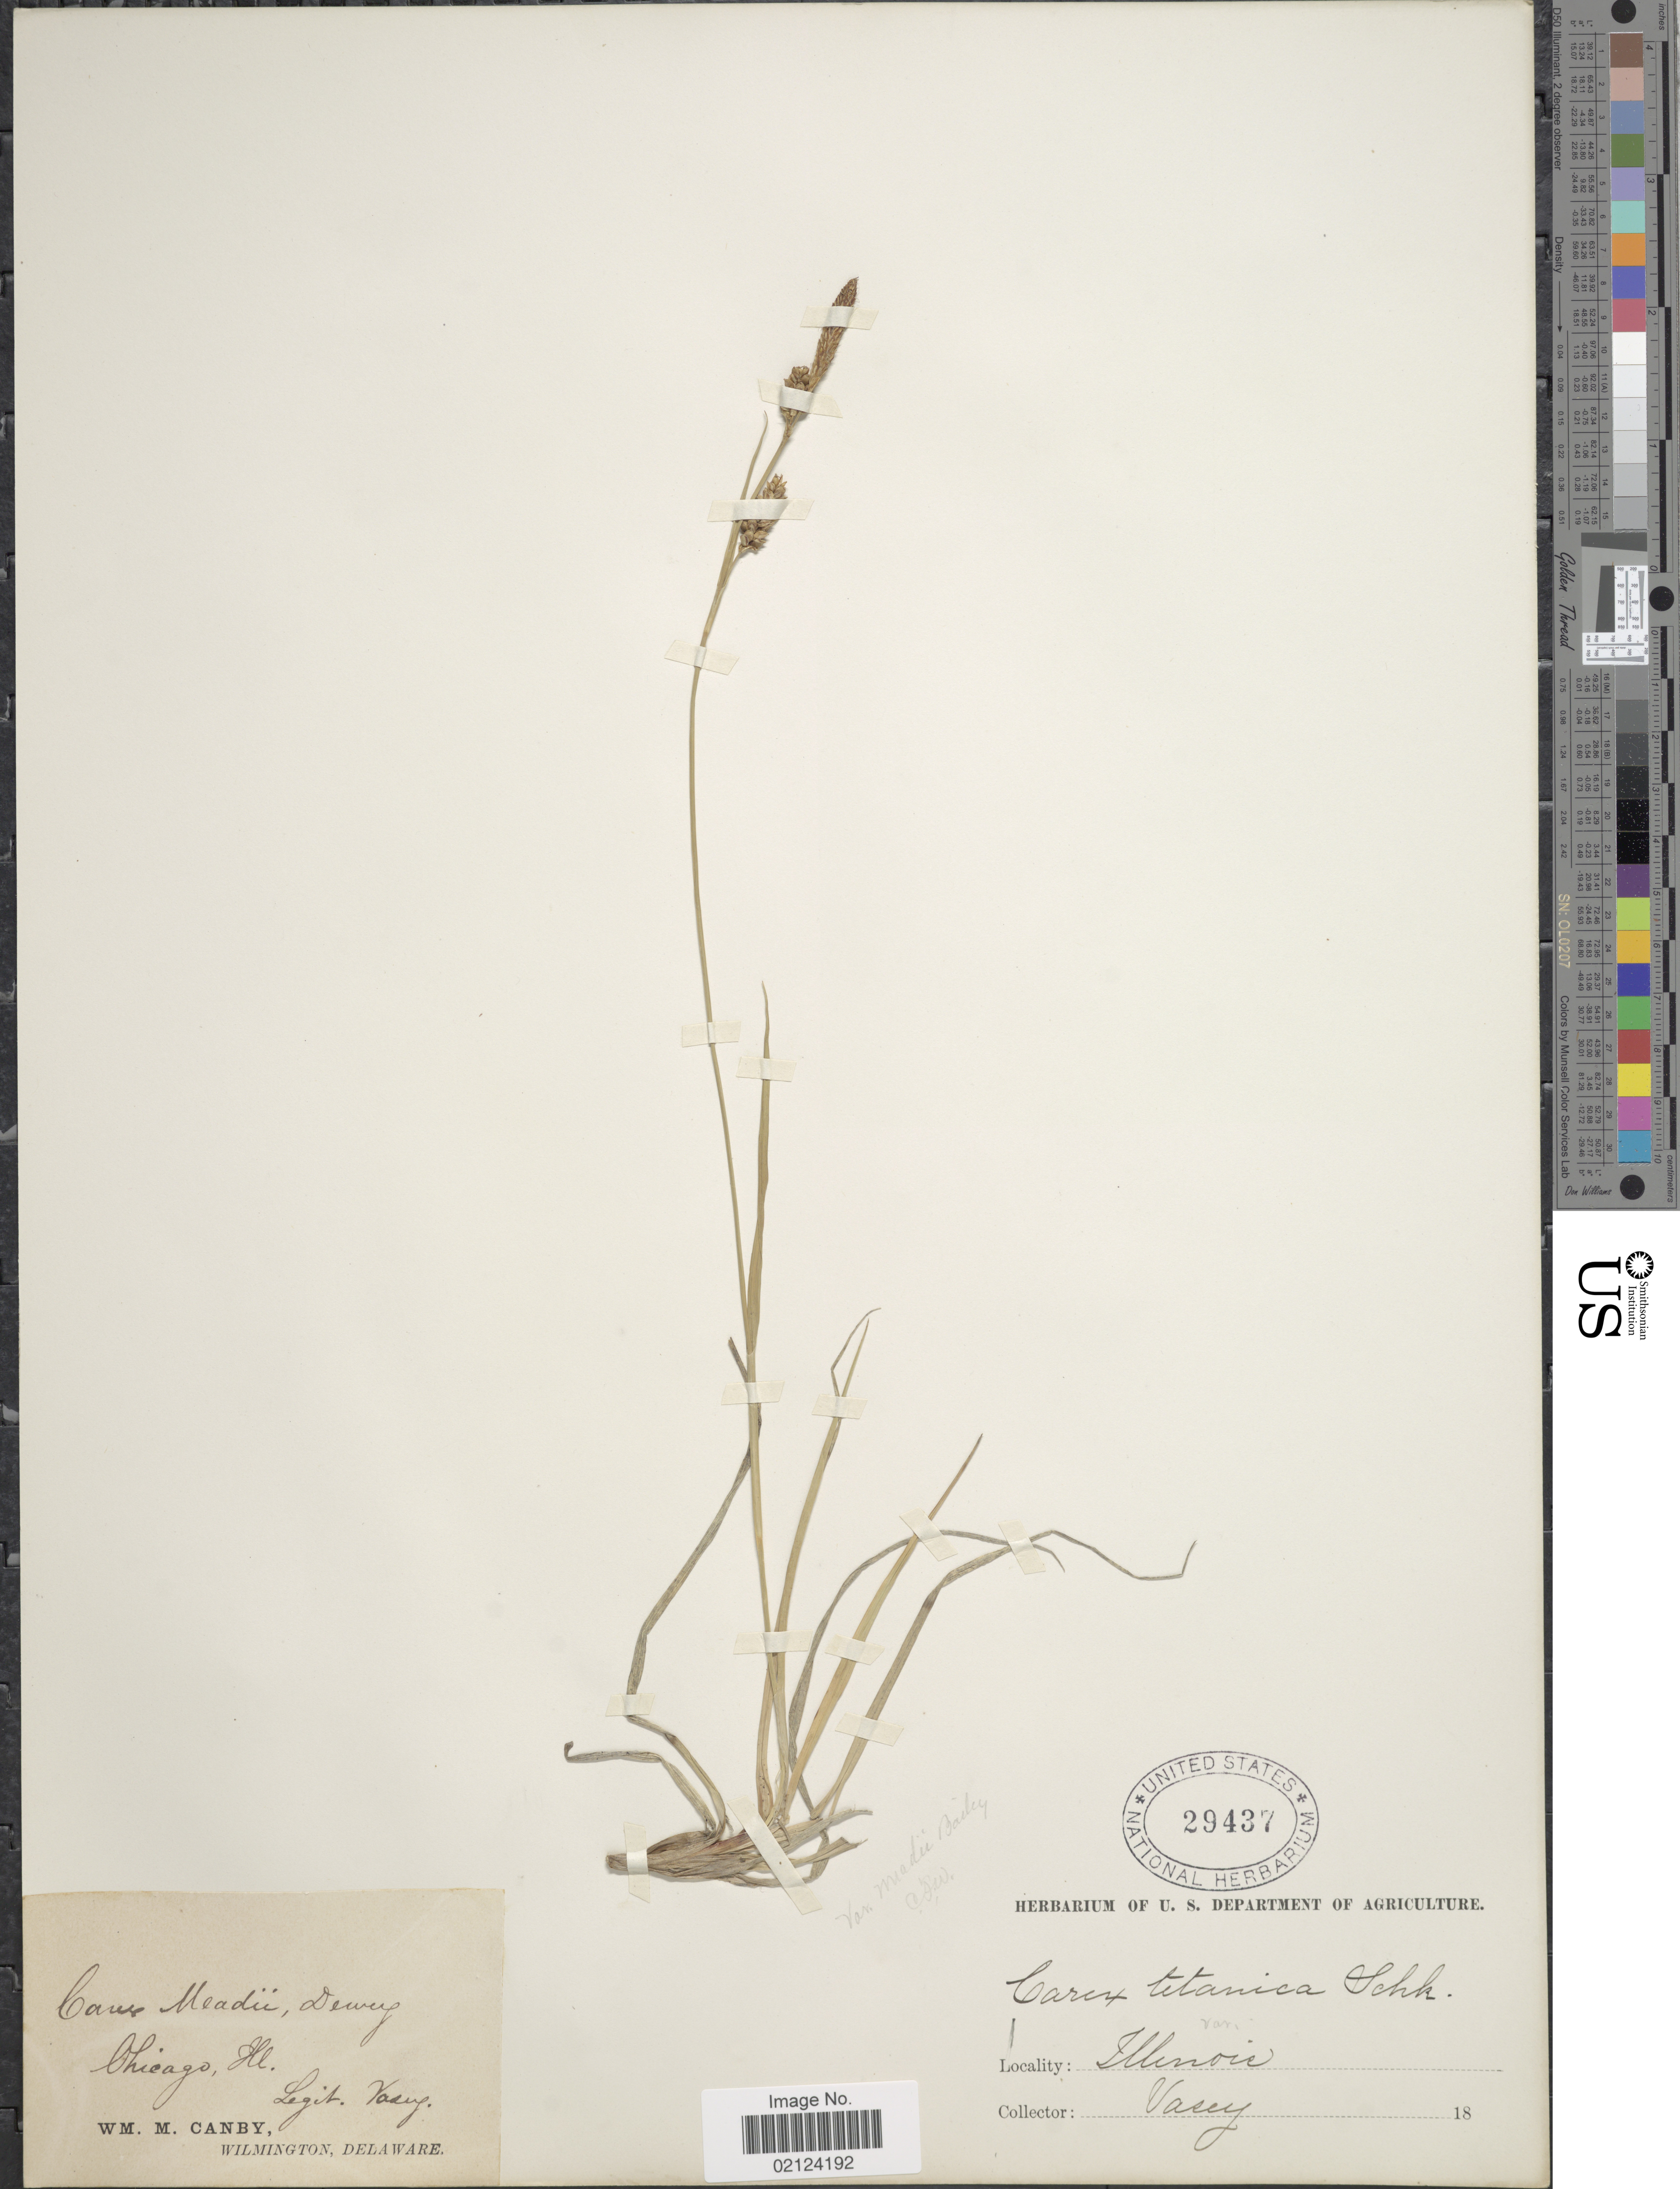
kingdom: Plantae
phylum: Tracheophyta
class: Liliopsida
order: Poales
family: Cyperaceae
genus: Carex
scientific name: Carex meadii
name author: Dewey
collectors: Vasey, --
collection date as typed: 18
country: United States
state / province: Illinois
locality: Chicago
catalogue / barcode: US 29437